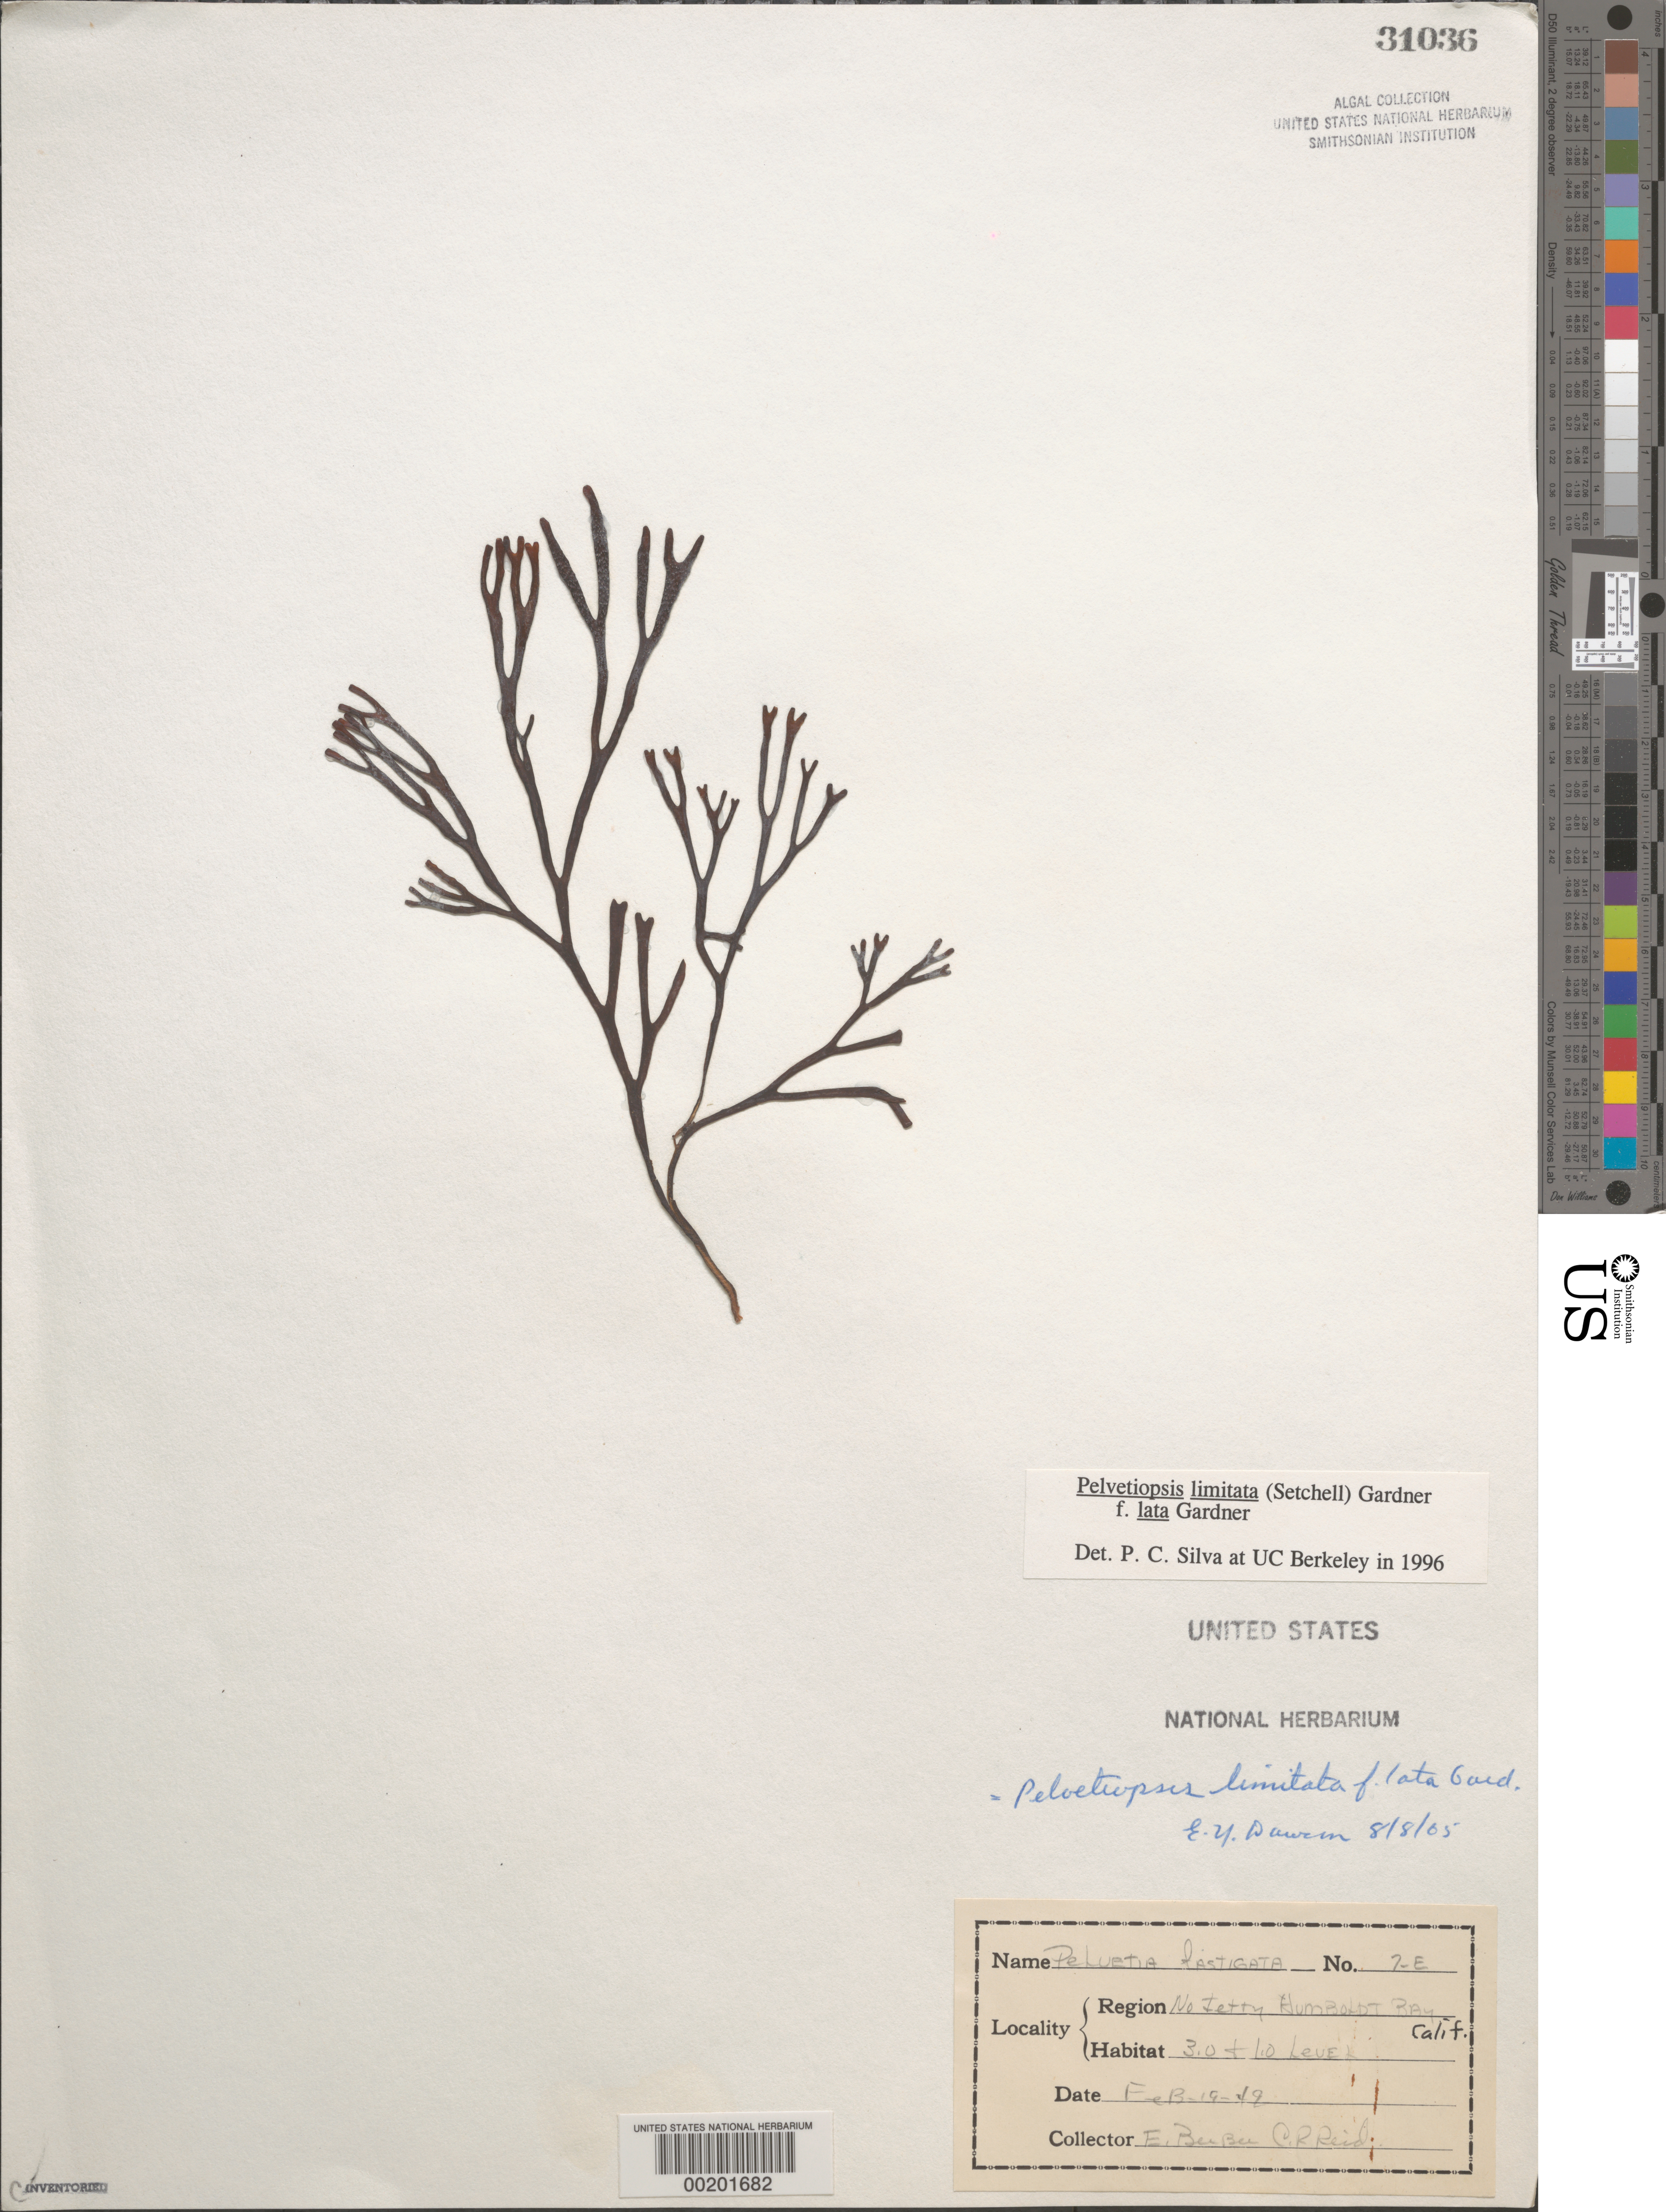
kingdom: Chromista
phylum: Ochrophyta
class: Phaeophyceae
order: Fucales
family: Fucaceae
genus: Pelvetiopsis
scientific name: Pelvetiopsis limitata f. lata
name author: N.L. Gardner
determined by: Silva, P. C.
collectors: E. Beebe & C. Reid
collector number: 7-E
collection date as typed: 19 Feb 1949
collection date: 1949-02-19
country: United States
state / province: California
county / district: Humboldt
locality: North Jetty, Humboldt Bay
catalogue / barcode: US 31036